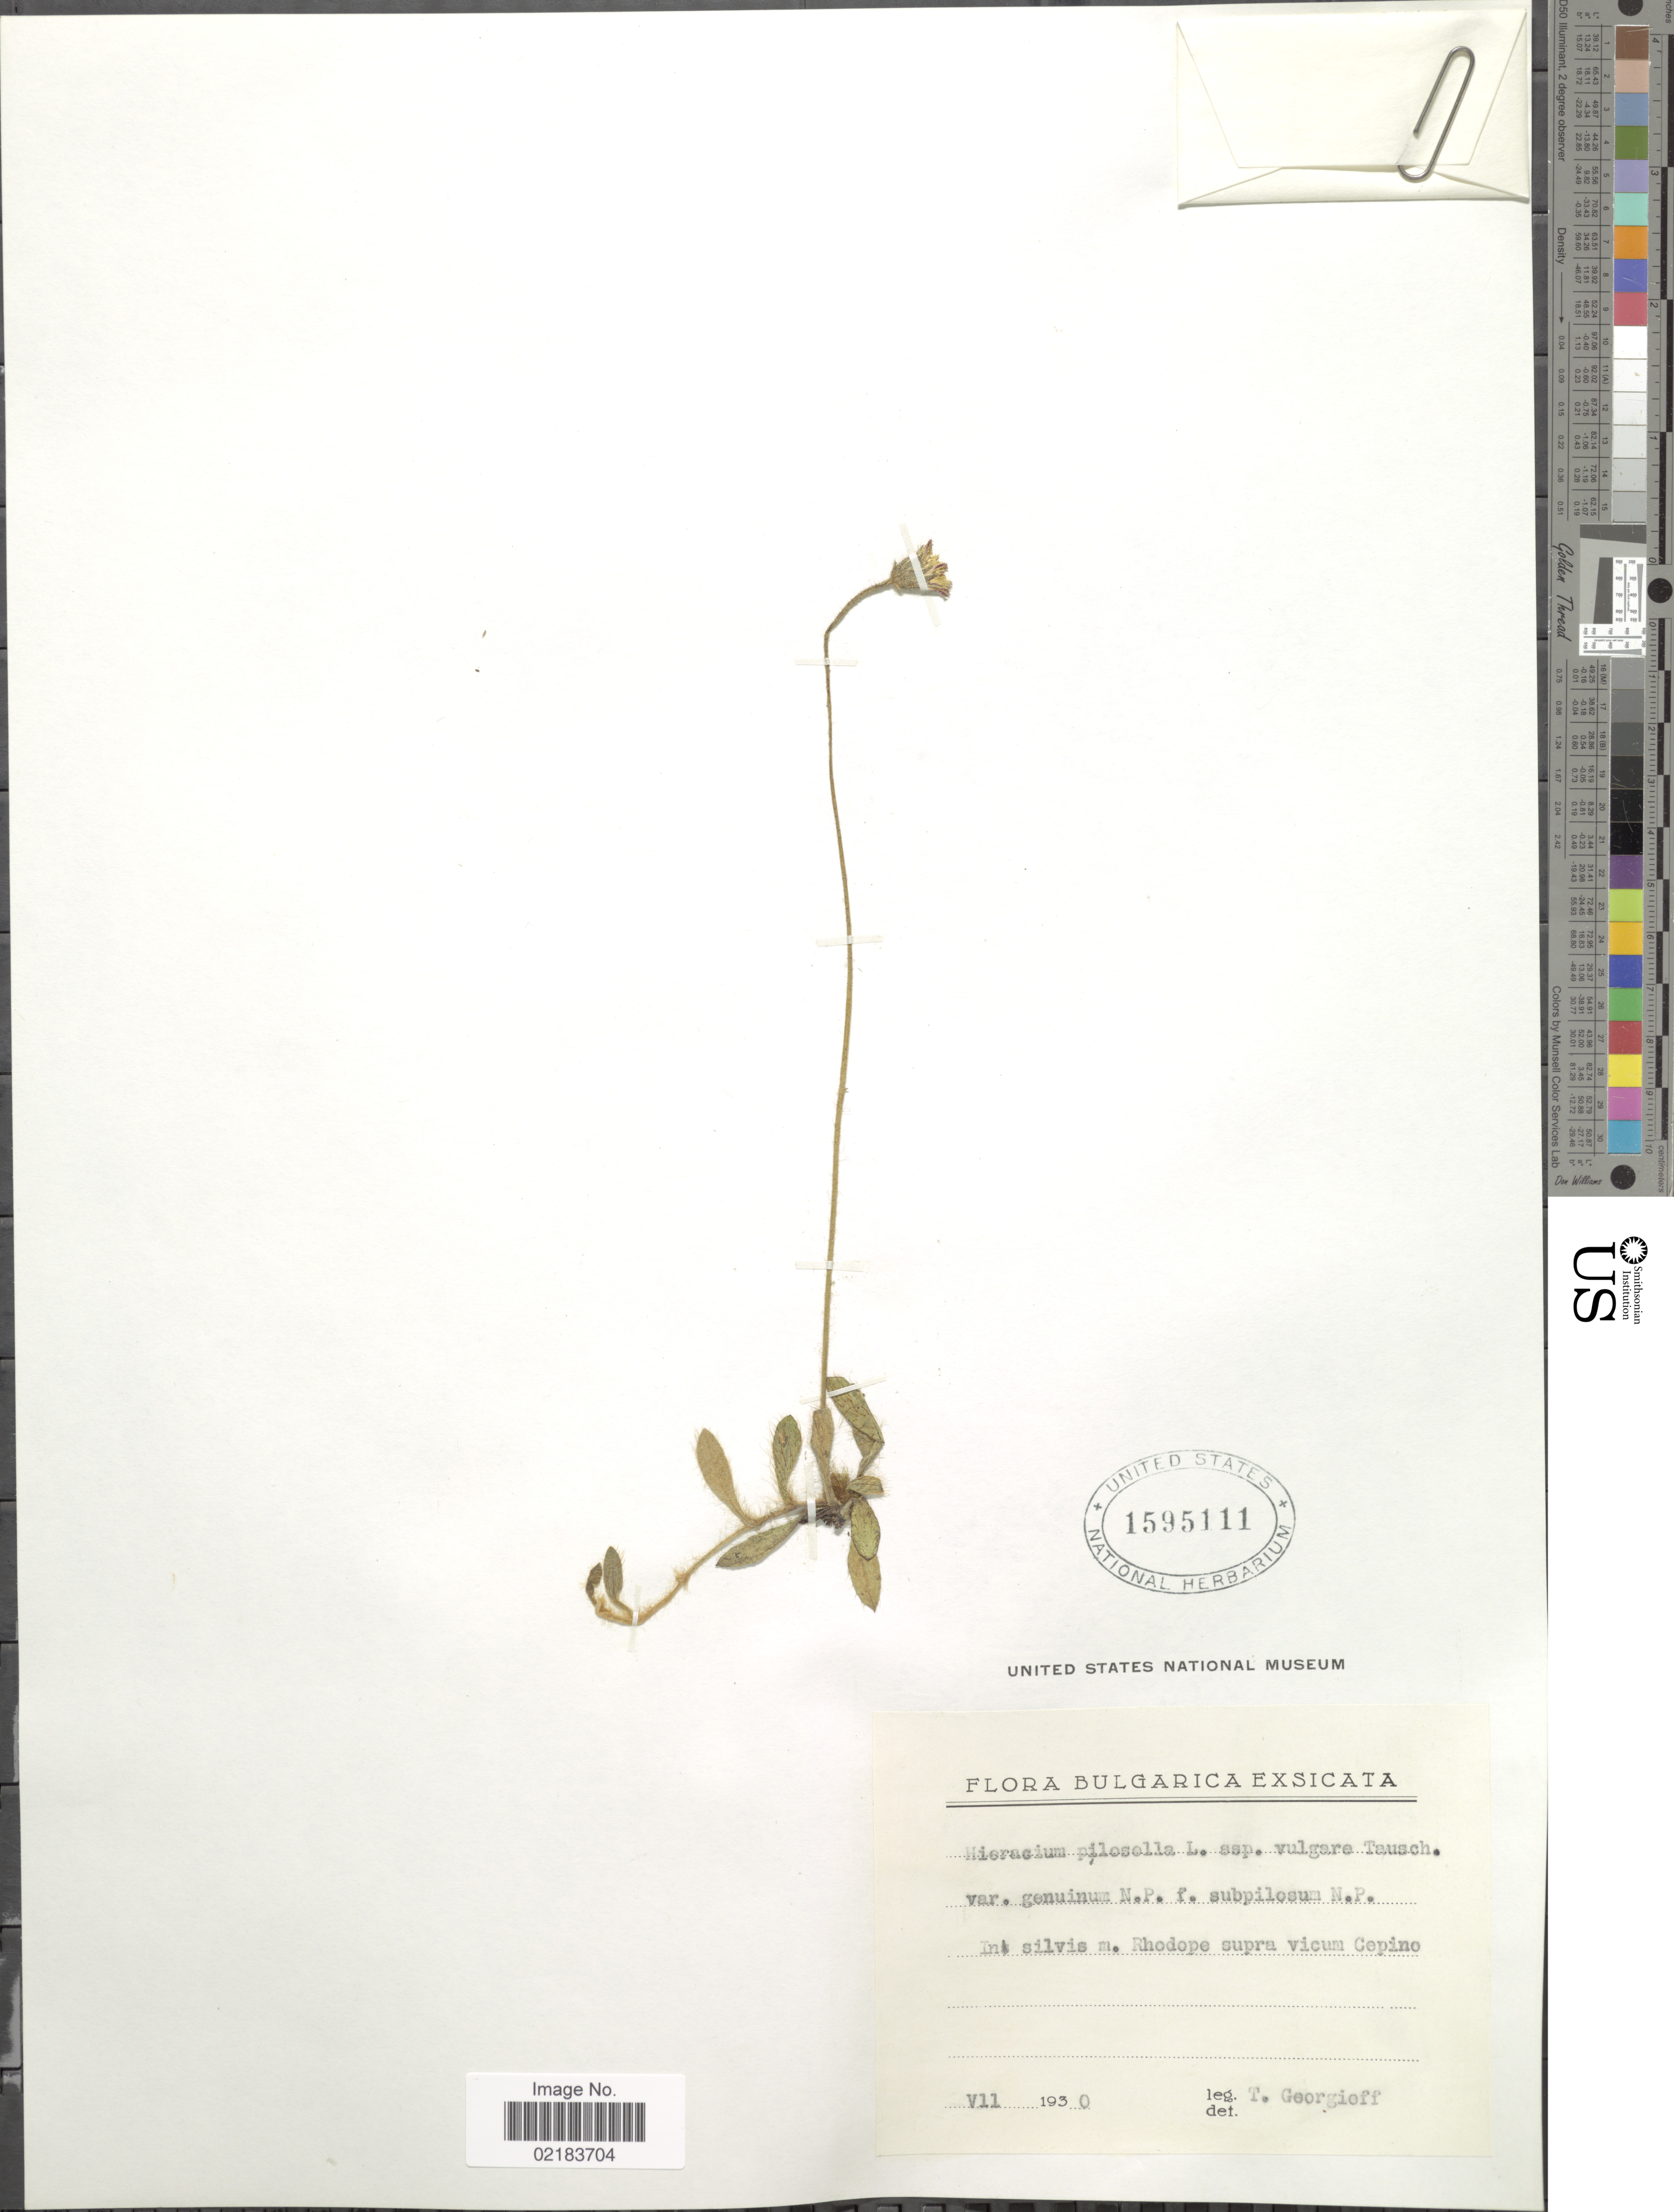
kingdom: Plantae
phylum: Tracheophyta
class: Magnoliopsida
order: Asterales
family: Asteraceae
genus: Pilosella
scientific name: Pilosella officinarum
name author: Vaill.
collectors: T. Georgieff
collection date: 1930-07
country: Bulgaria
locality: In silvis m. Rhodope supra vicum Cepino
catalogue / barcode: US 1595111